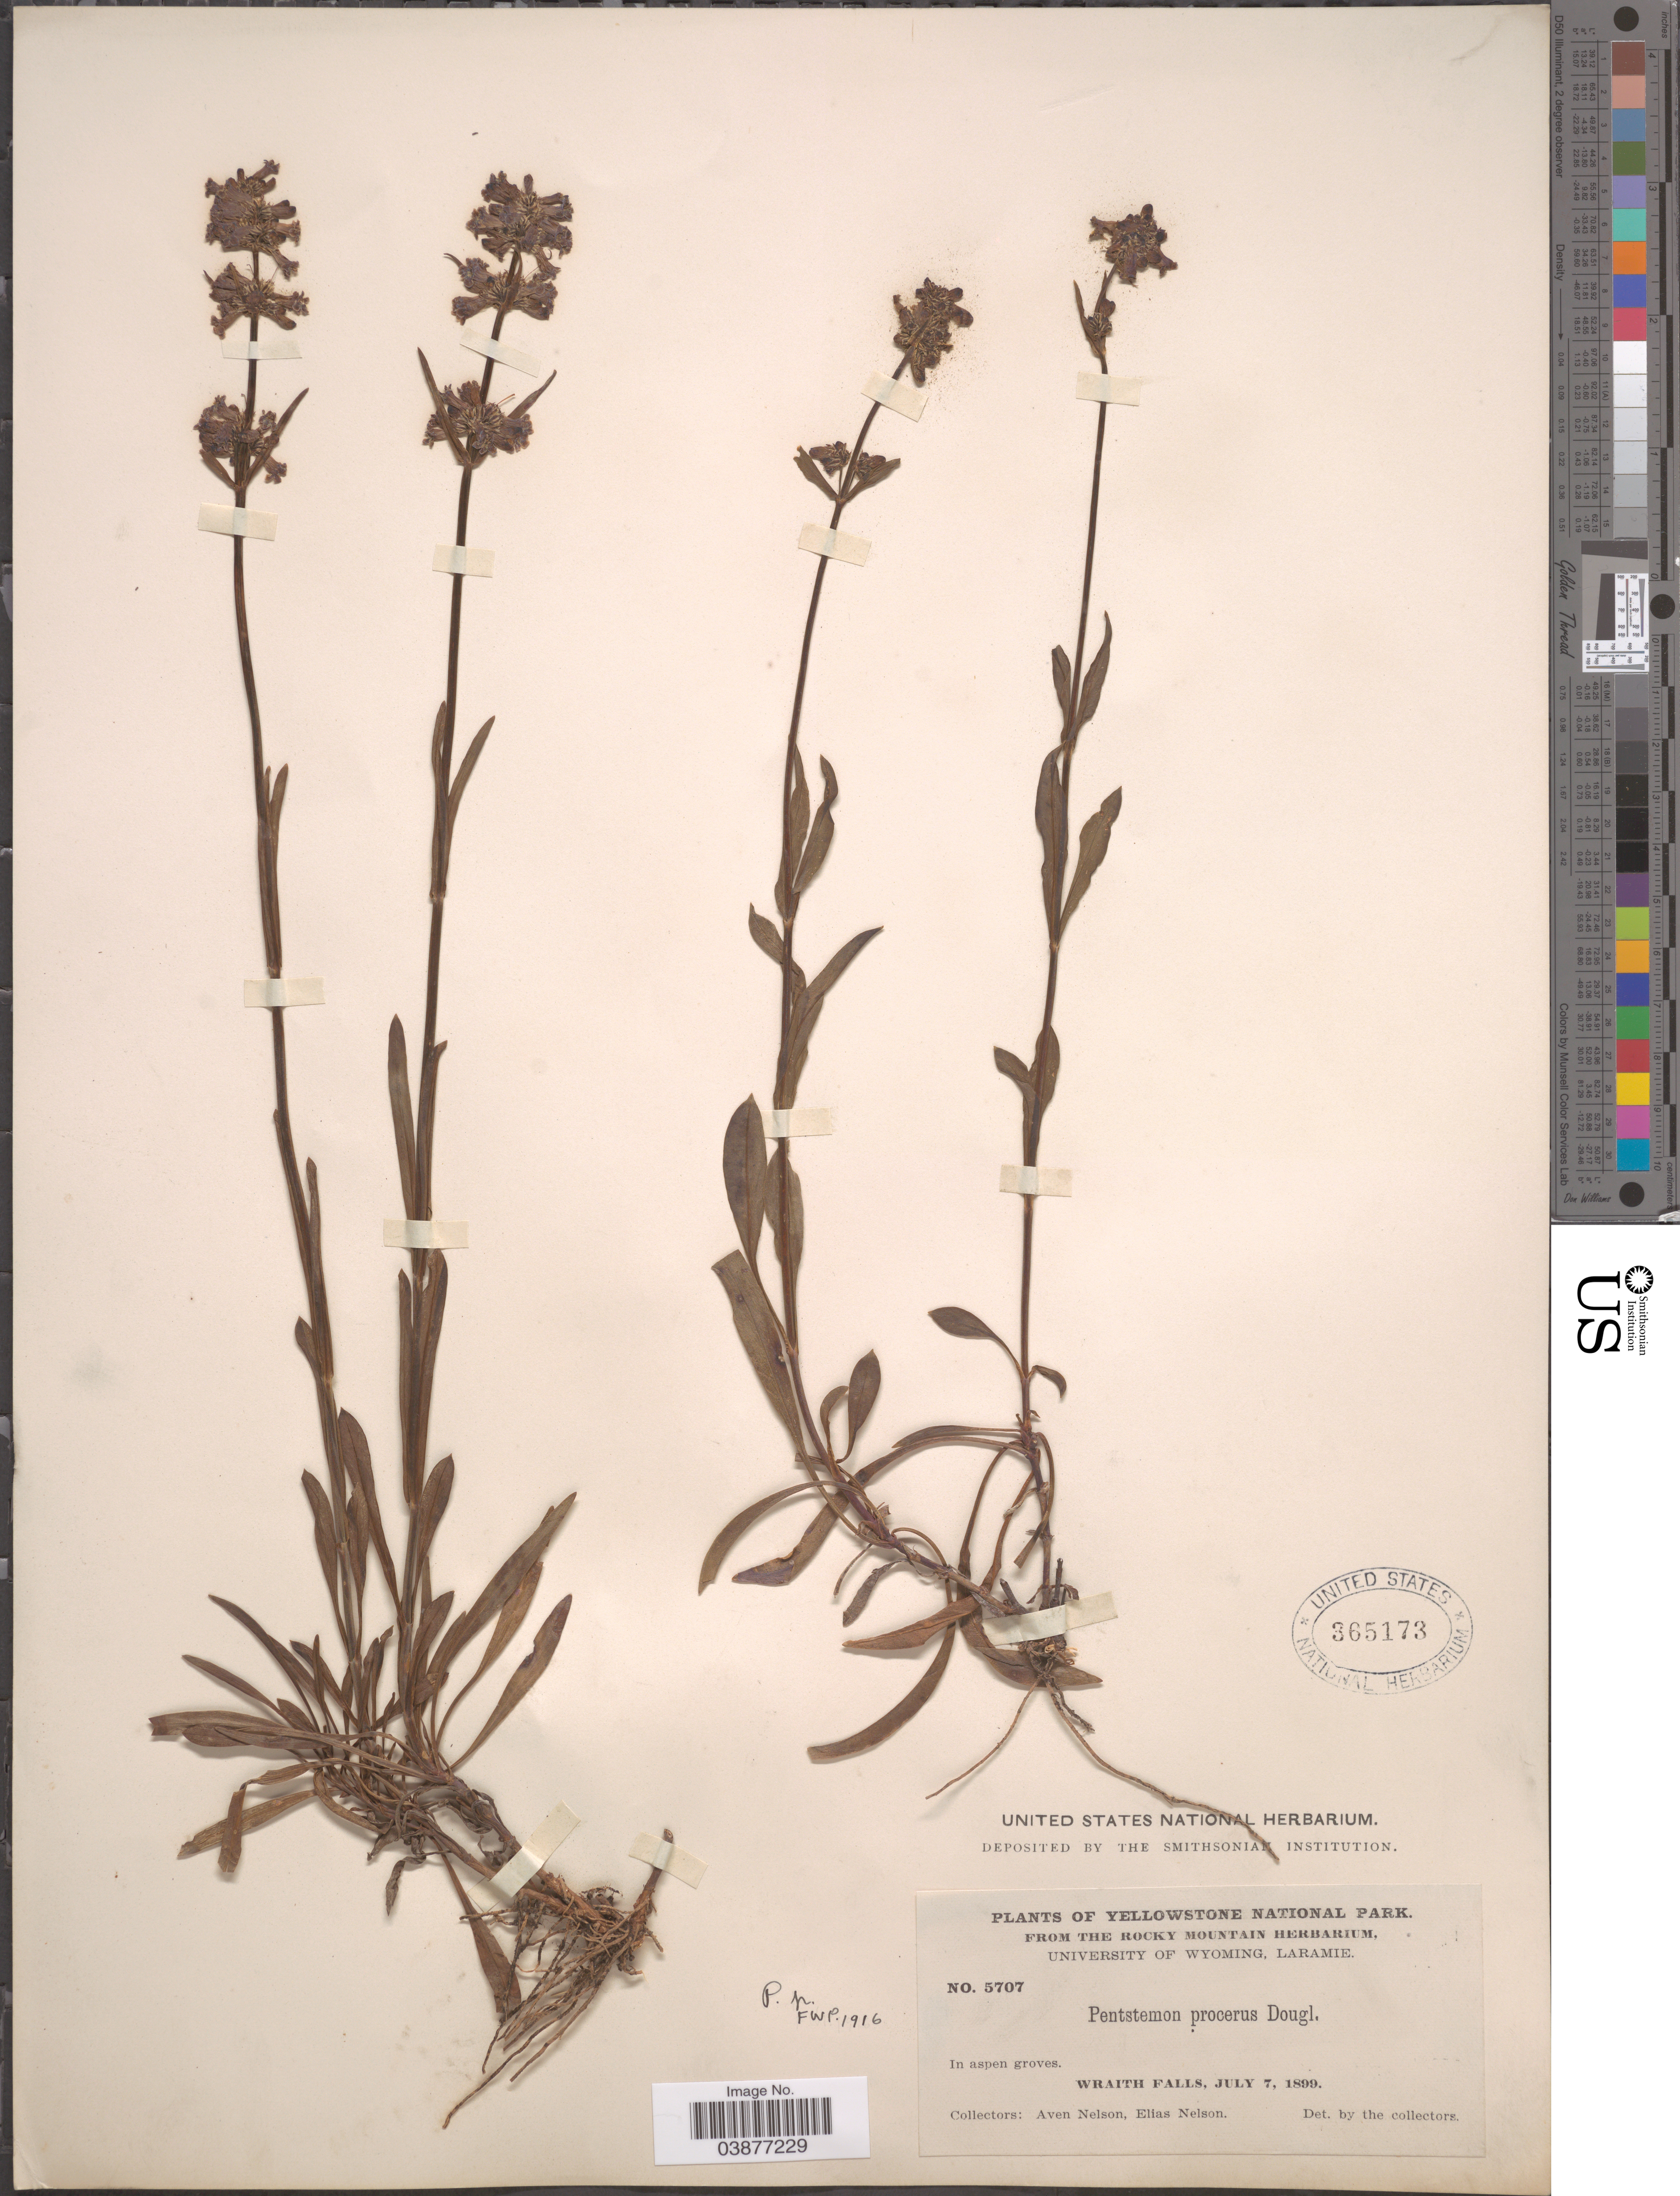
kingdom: Plantae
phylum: Tracheophyta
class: Magnoliopsida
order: Lamiales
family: Plantaginaceae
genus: Penstemon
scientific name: Penstemon procerus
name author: Douglas ex Graham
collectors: A. Nelson & E. Nelson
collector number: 5707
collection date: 1899-07-07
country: United States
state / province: Wyoming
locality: Yellowstone National Park. Wraith Falls.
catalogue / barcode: US 365173